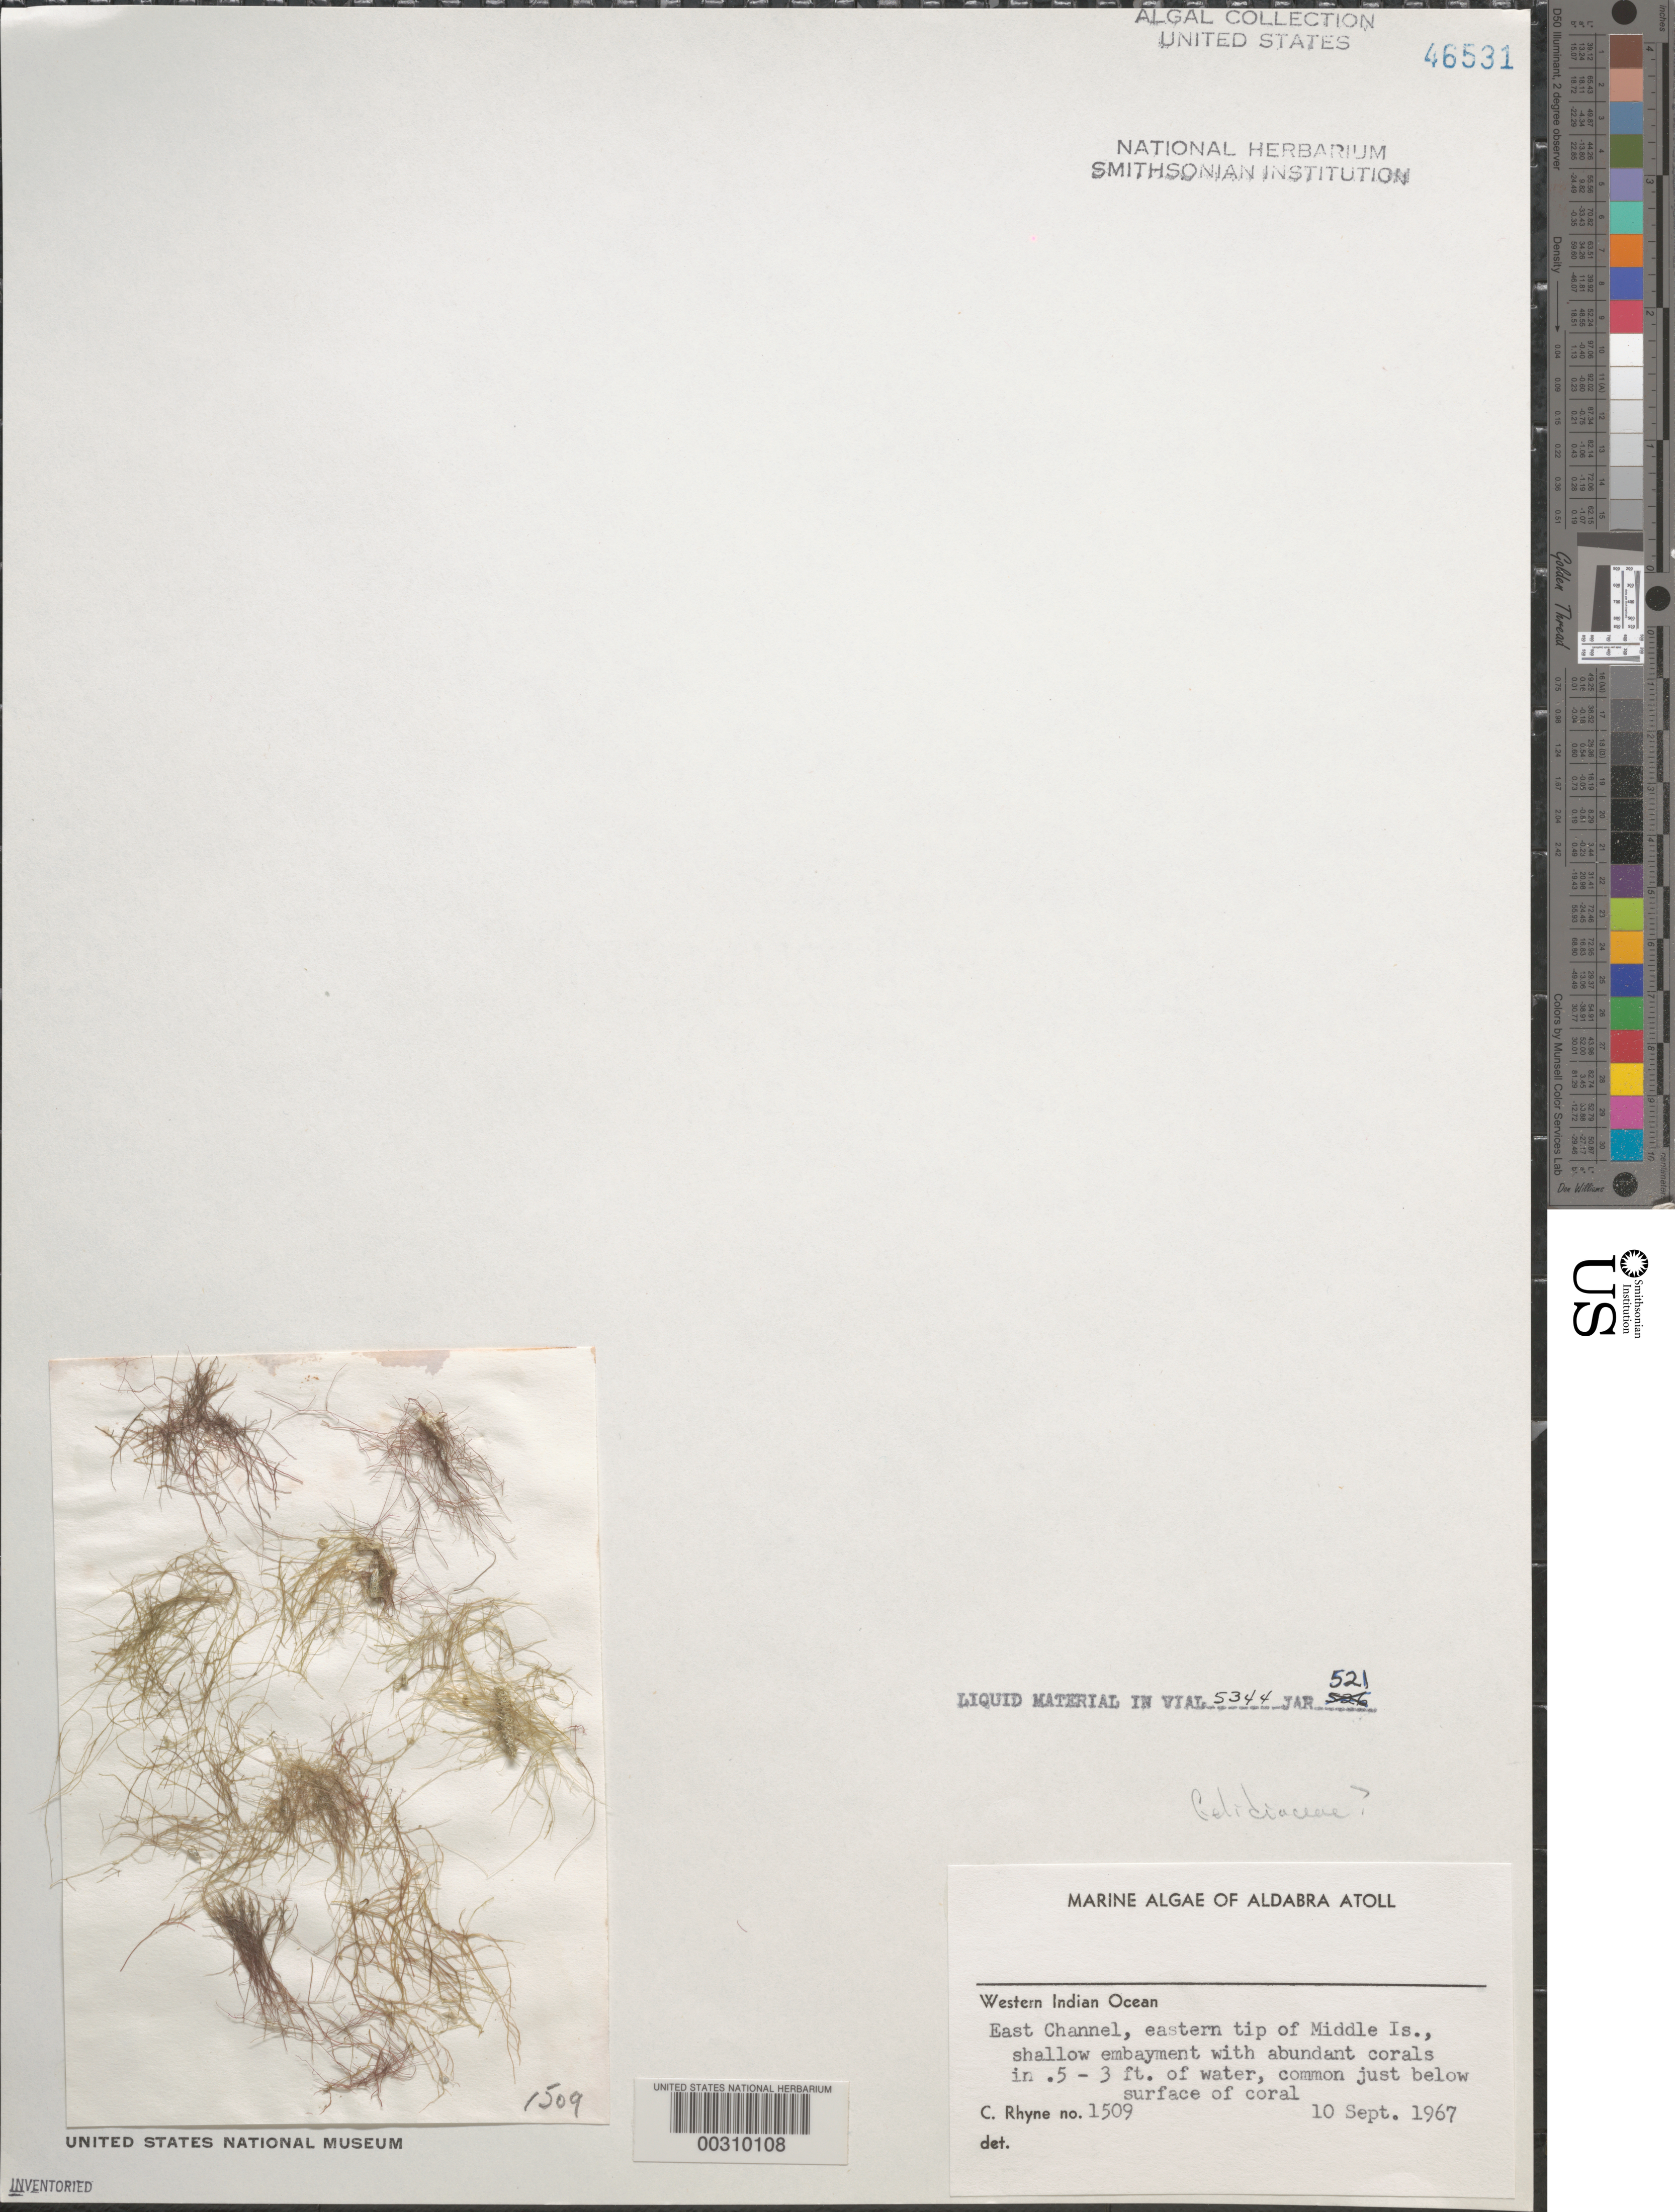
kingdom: Plantae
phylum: Rhodophyta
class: Florideophyceae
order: Gelidiales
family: Gelidiaceae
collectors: C. Rhyne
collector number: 1509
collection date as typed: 10 Sep 1967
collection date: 1967-09-10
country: Seychelles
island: Aldabra Atoll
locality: East Channel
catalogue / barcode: US 46531